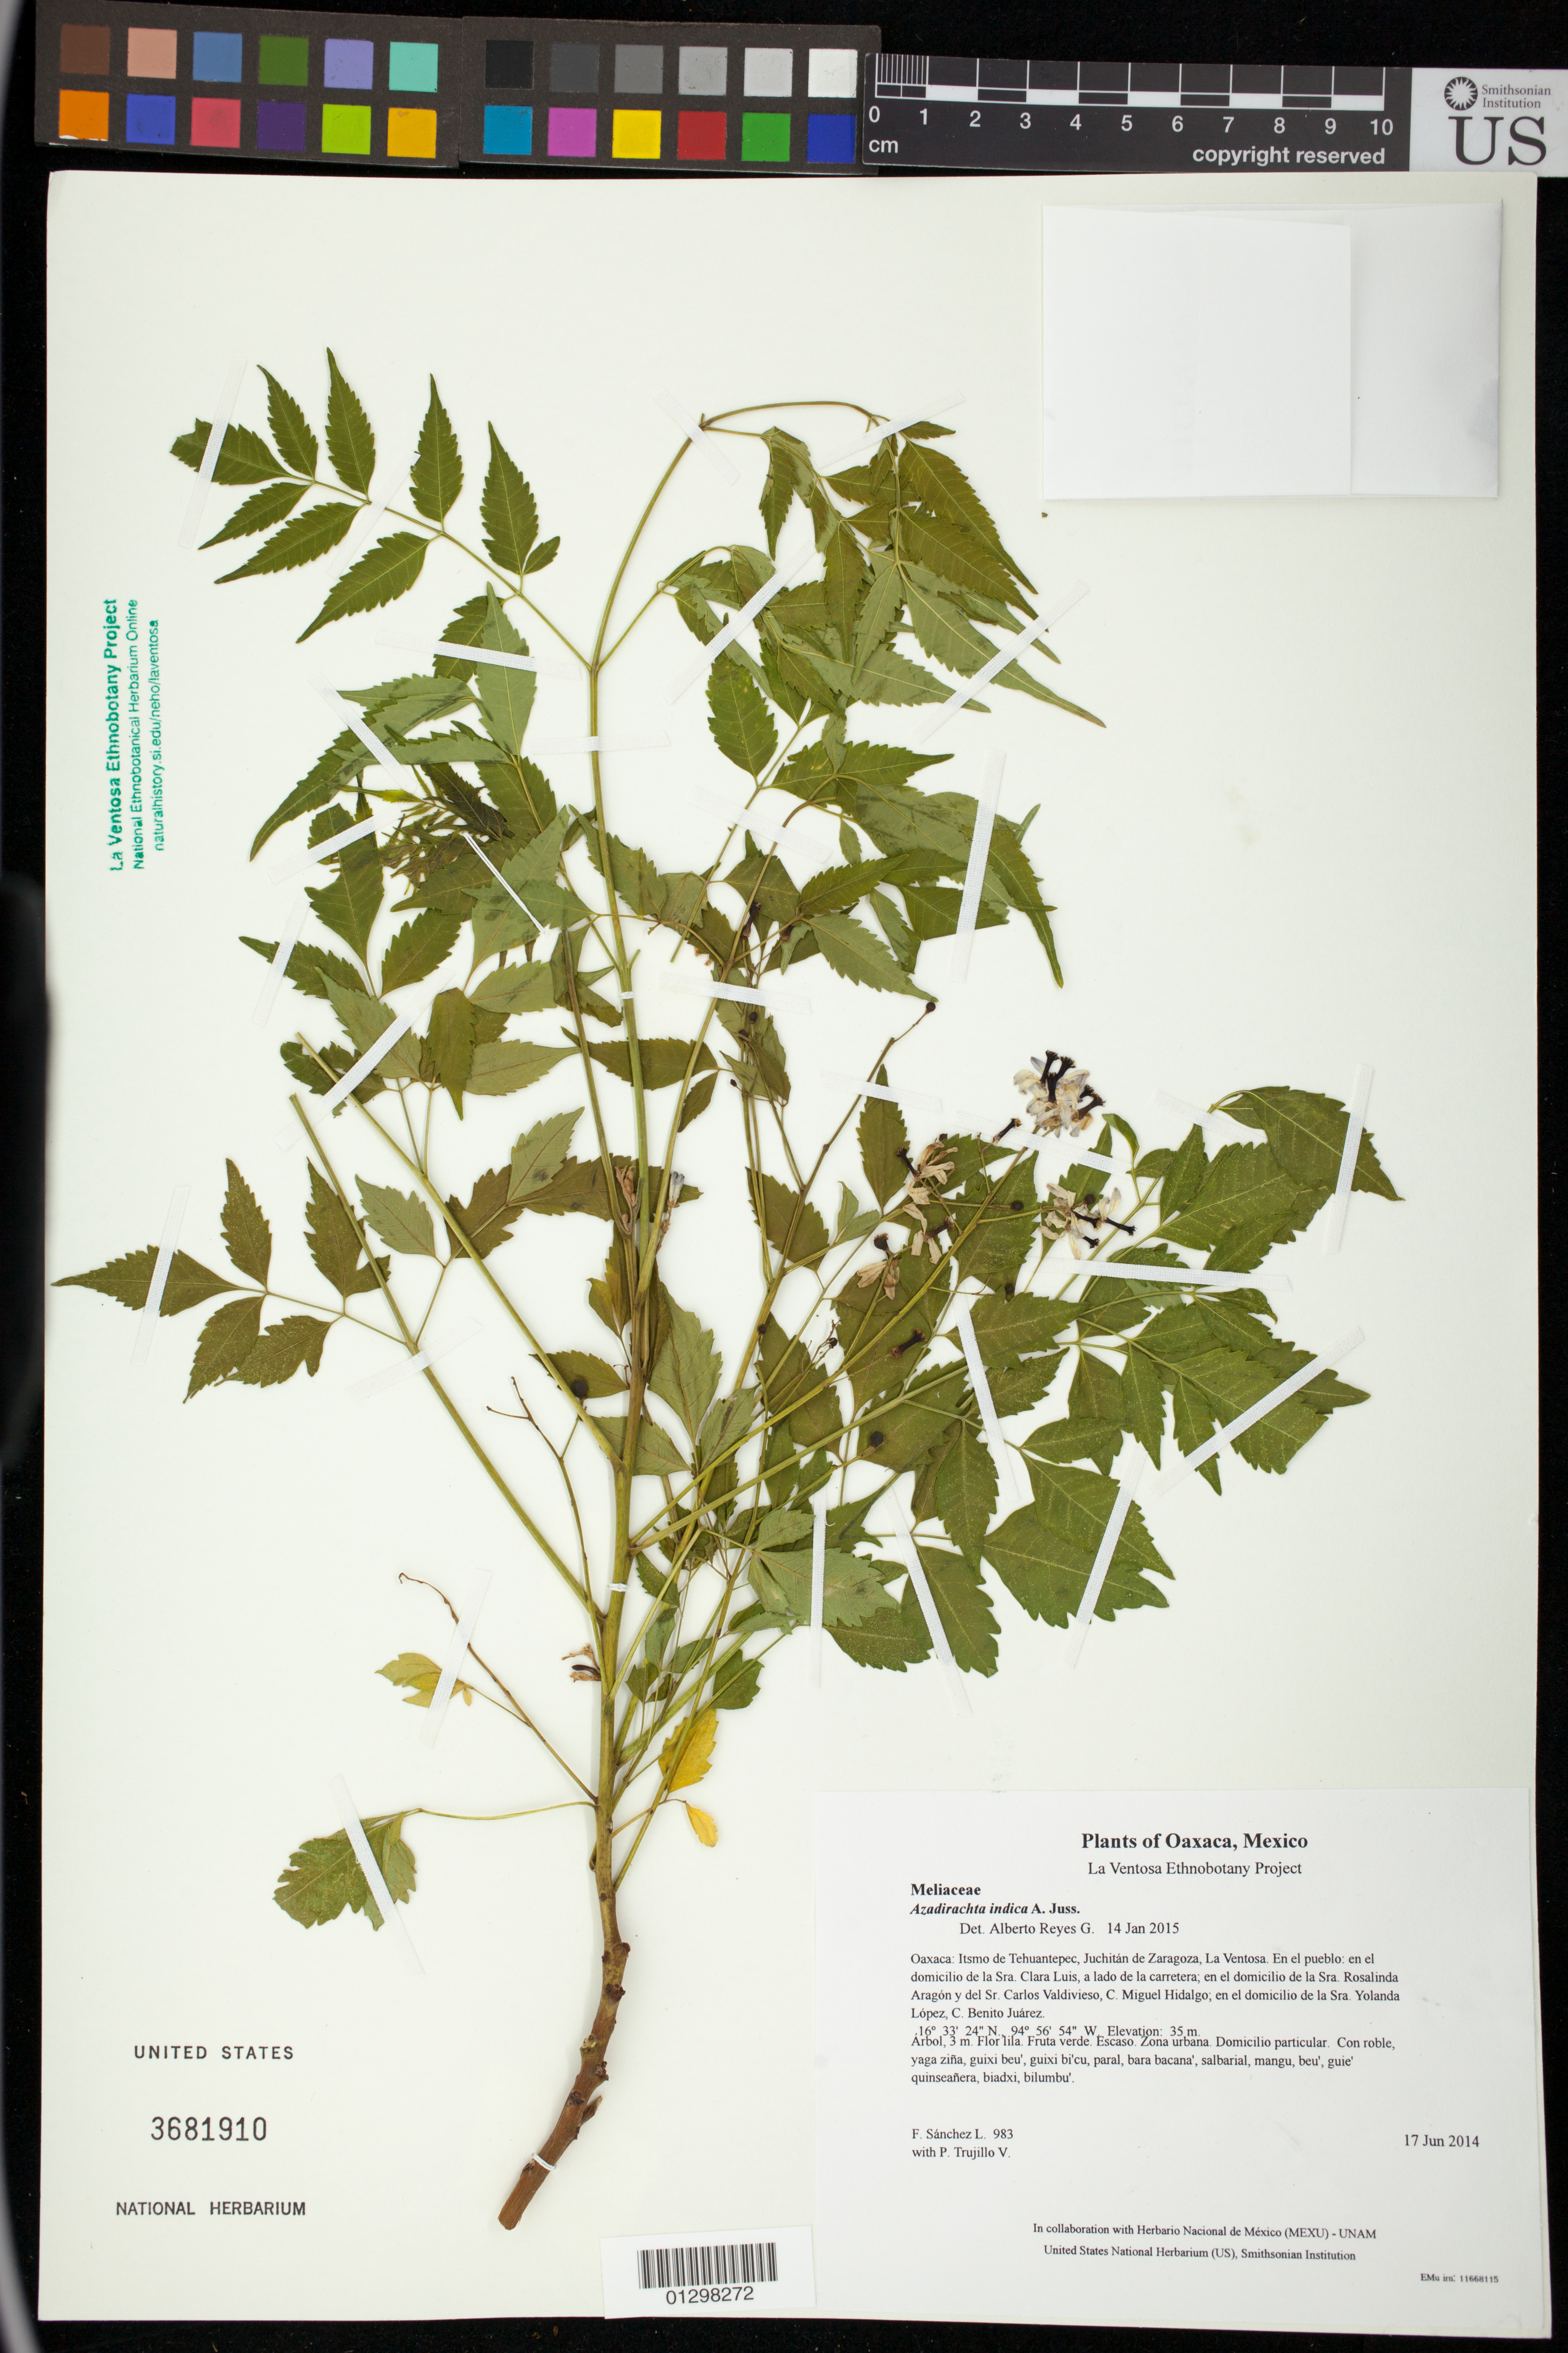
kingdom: Plantae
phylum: Tracheophyta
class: Magnoliopsida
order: Sapindales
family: Meliaceae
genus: Azadirachta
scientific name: Azadirachta indica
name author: A. Juss.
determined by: Reyes García, A.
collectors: F. Sánchez L. & P. Trujillo V.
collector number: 983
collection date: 2014-06-17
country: Mexico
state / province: Oaxaca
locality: Itsmo de Tehuantepec, Juchitán de Zaragoza, La Ventosa. En el pueblo: en el domicilio de la Sra. Clara Luis, a lado de la carretera; en el domicilio de la Sra. Rosalinda Aragón y del Sr. Carlos Valdivieso, C. Miguel Hidalgo; en el domicilio de la Sra. Yolanda López, C. Benito Juárez.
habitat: Zona urbana. Domicilio particular.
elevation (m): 35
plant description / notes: JEBOT, MEXU, US; Yaga. 3 m. Guie' lila. Cuaananaxhi naga'. Huaxie'.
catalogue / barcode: US 3681910